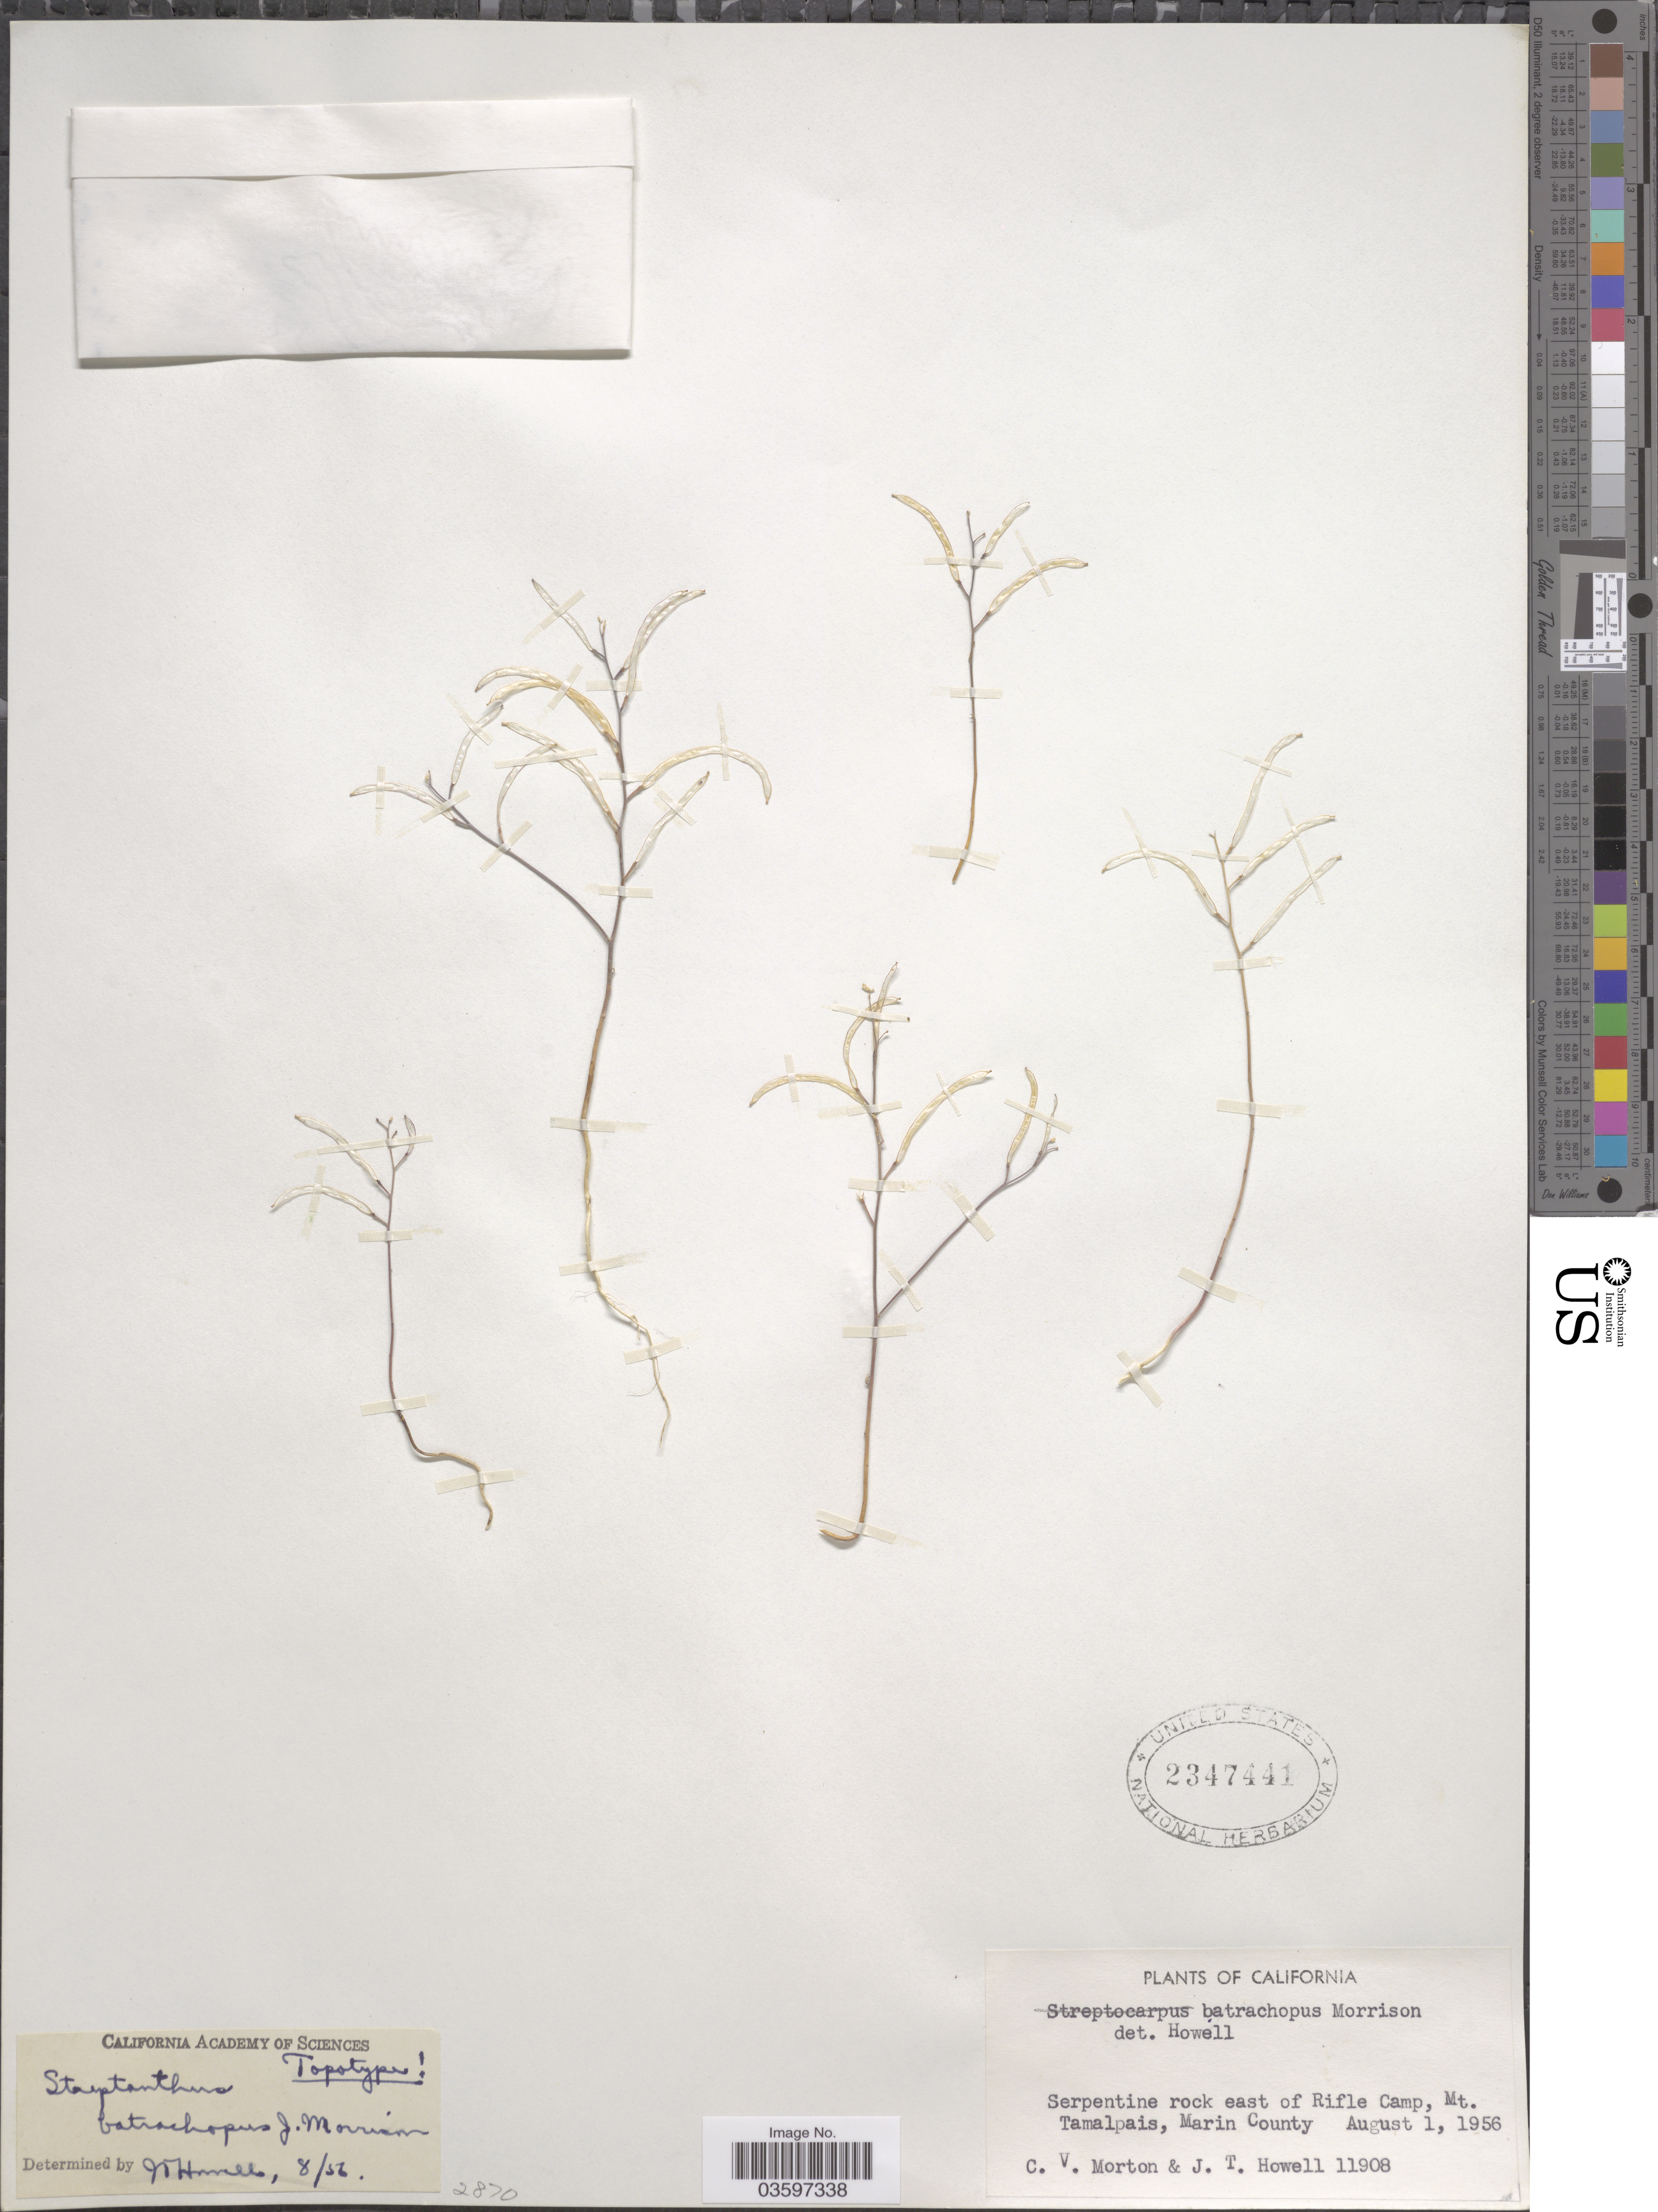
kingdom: Plantae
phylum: Tracheophyta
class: Magnoliopsida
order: Brassicales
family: Brassicaceae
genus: Streptanthus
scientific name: Streptanthus batrachopus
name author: J.L. Morrison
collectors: C. V. Morton & J. T. Howell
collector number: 11908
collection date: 1956-08-01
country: United States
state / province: California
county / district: Marin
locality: Serpentine rock east of Rifle Camp, Mt. Tamalpais, Marin County.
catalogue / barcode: US 2347441